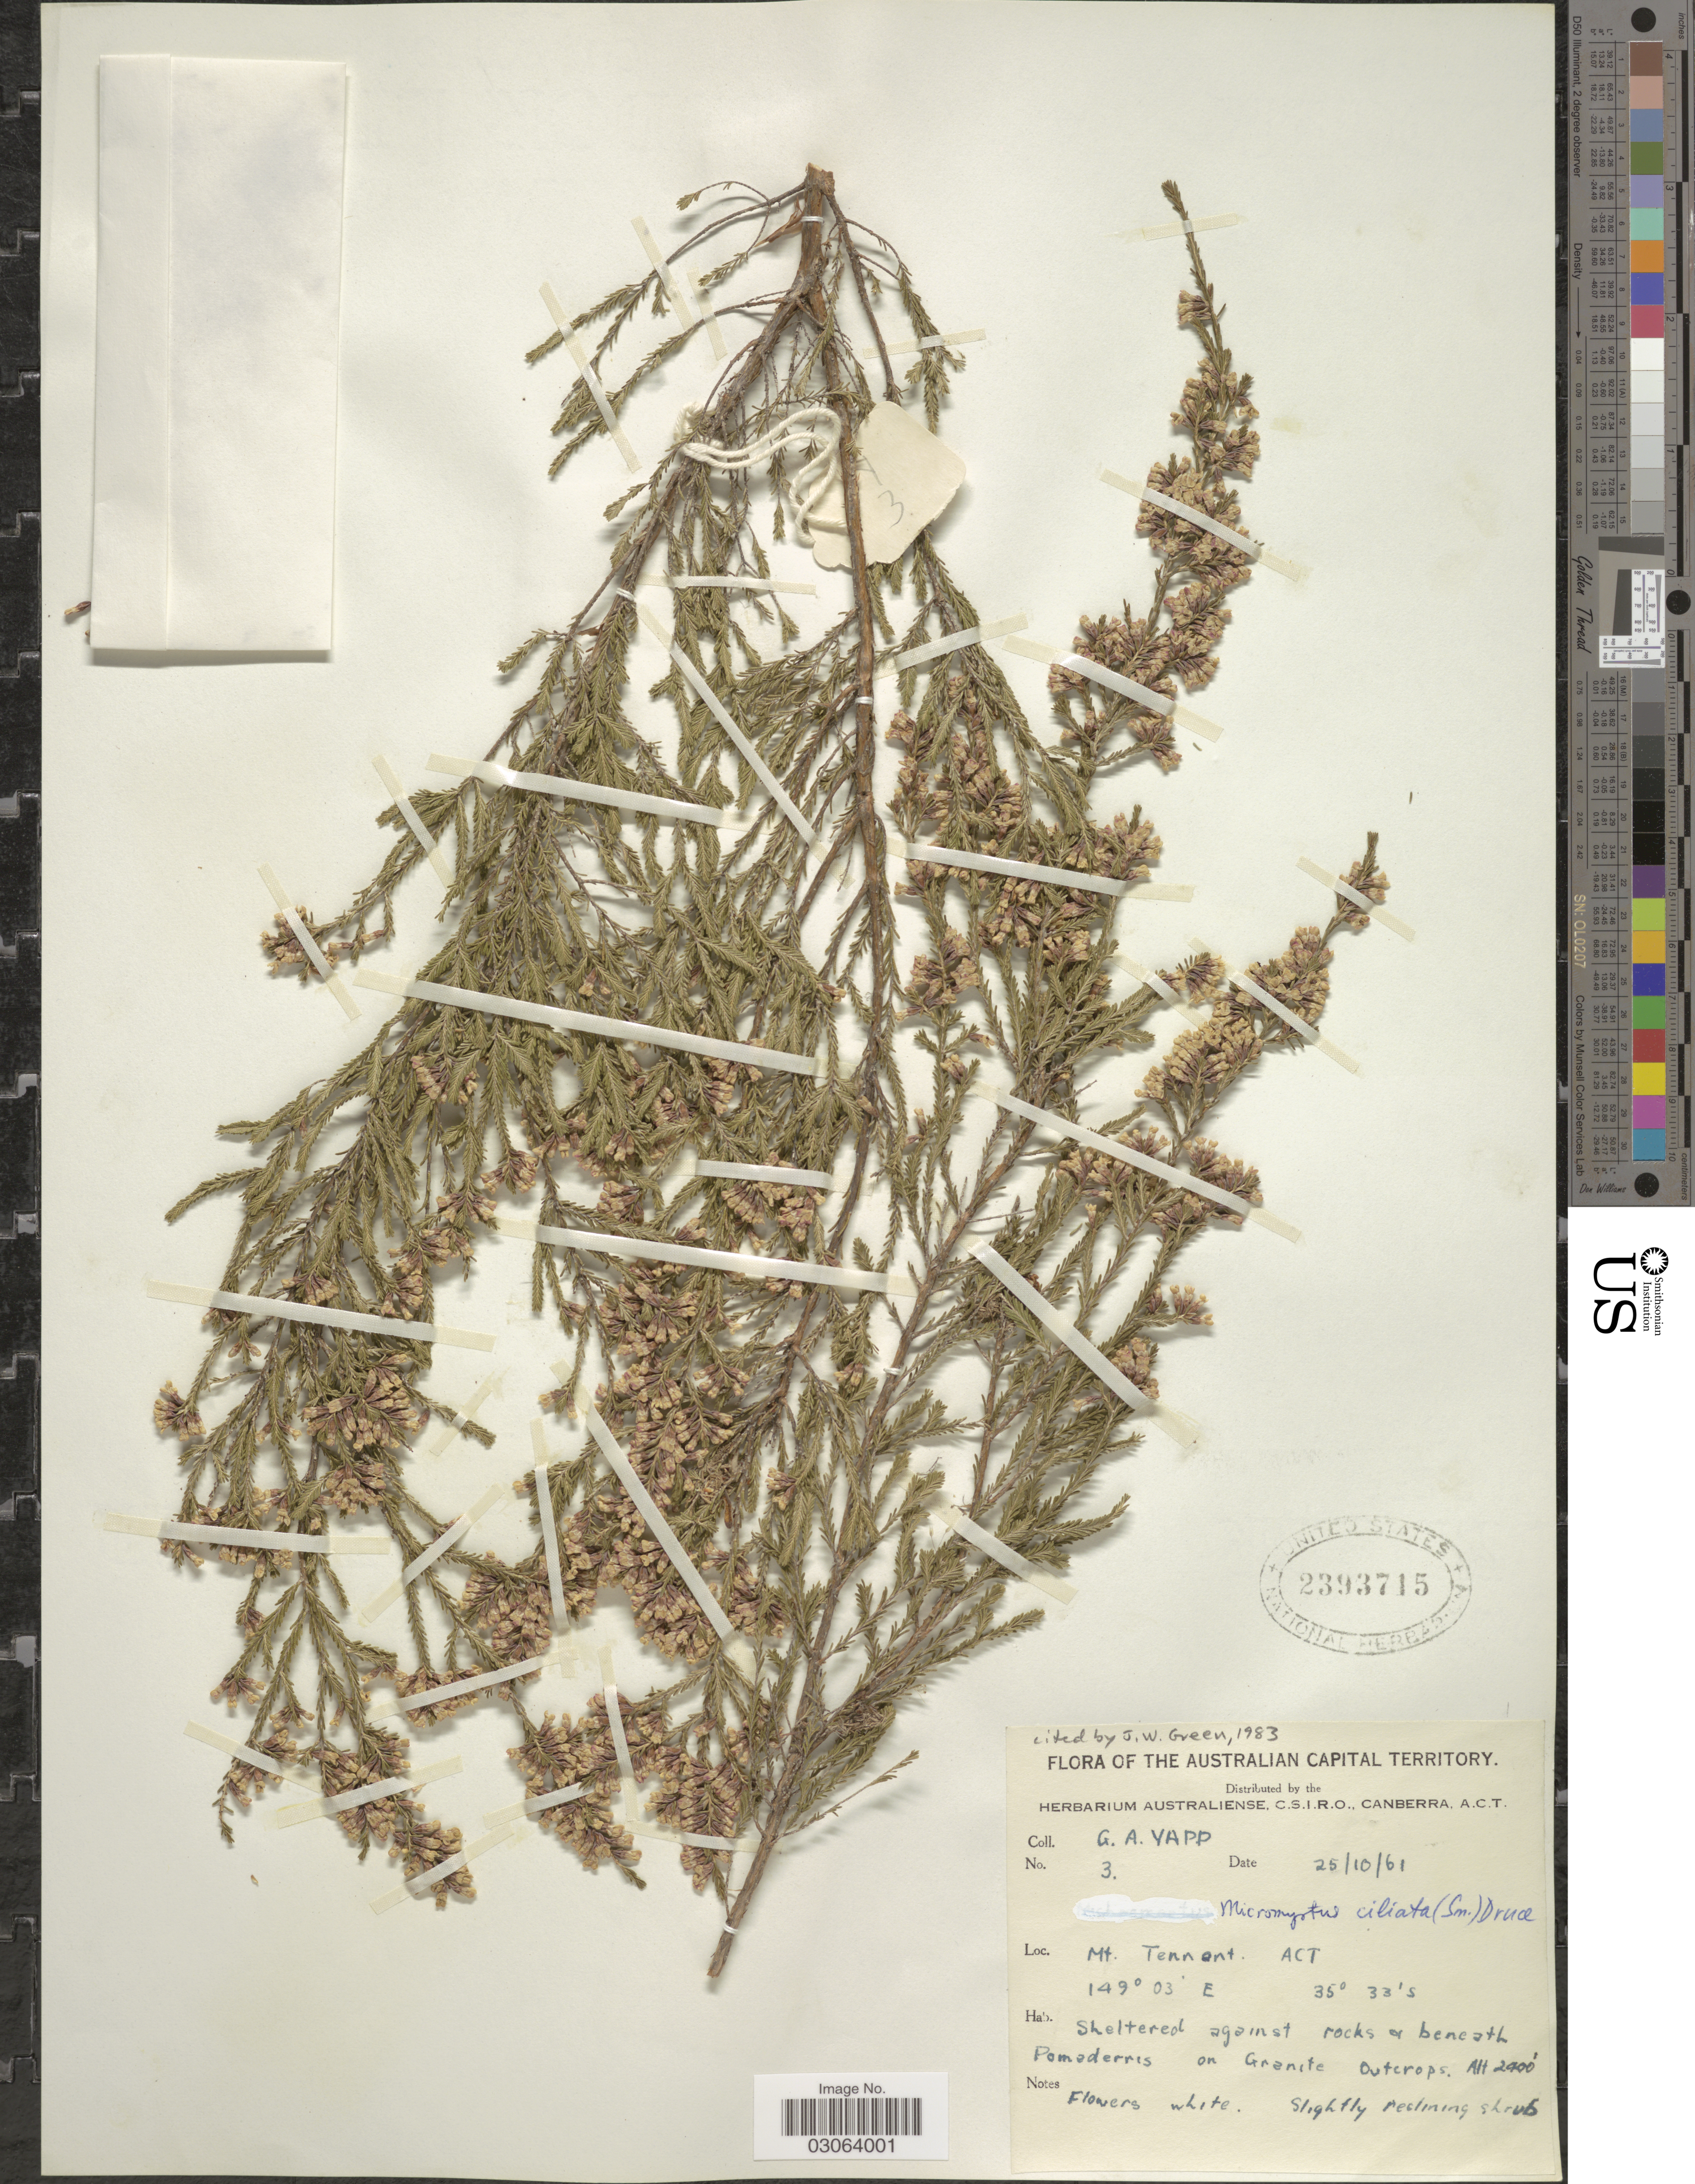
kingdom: Plantae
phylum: Tracheophyta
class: Magnoliopsida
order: Myrtales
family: Myrtaceae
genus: Micromyrtus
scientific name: Micromyrtus ciliata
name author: (Sm.) Druce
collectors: G. Yapp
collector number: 3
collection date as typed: Transcribed d/m/y: 25/10/61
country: Australia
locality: The Australian Capital Territory, Mt. Tennent, A.C.T.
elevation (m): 732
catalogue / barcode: US 2393715